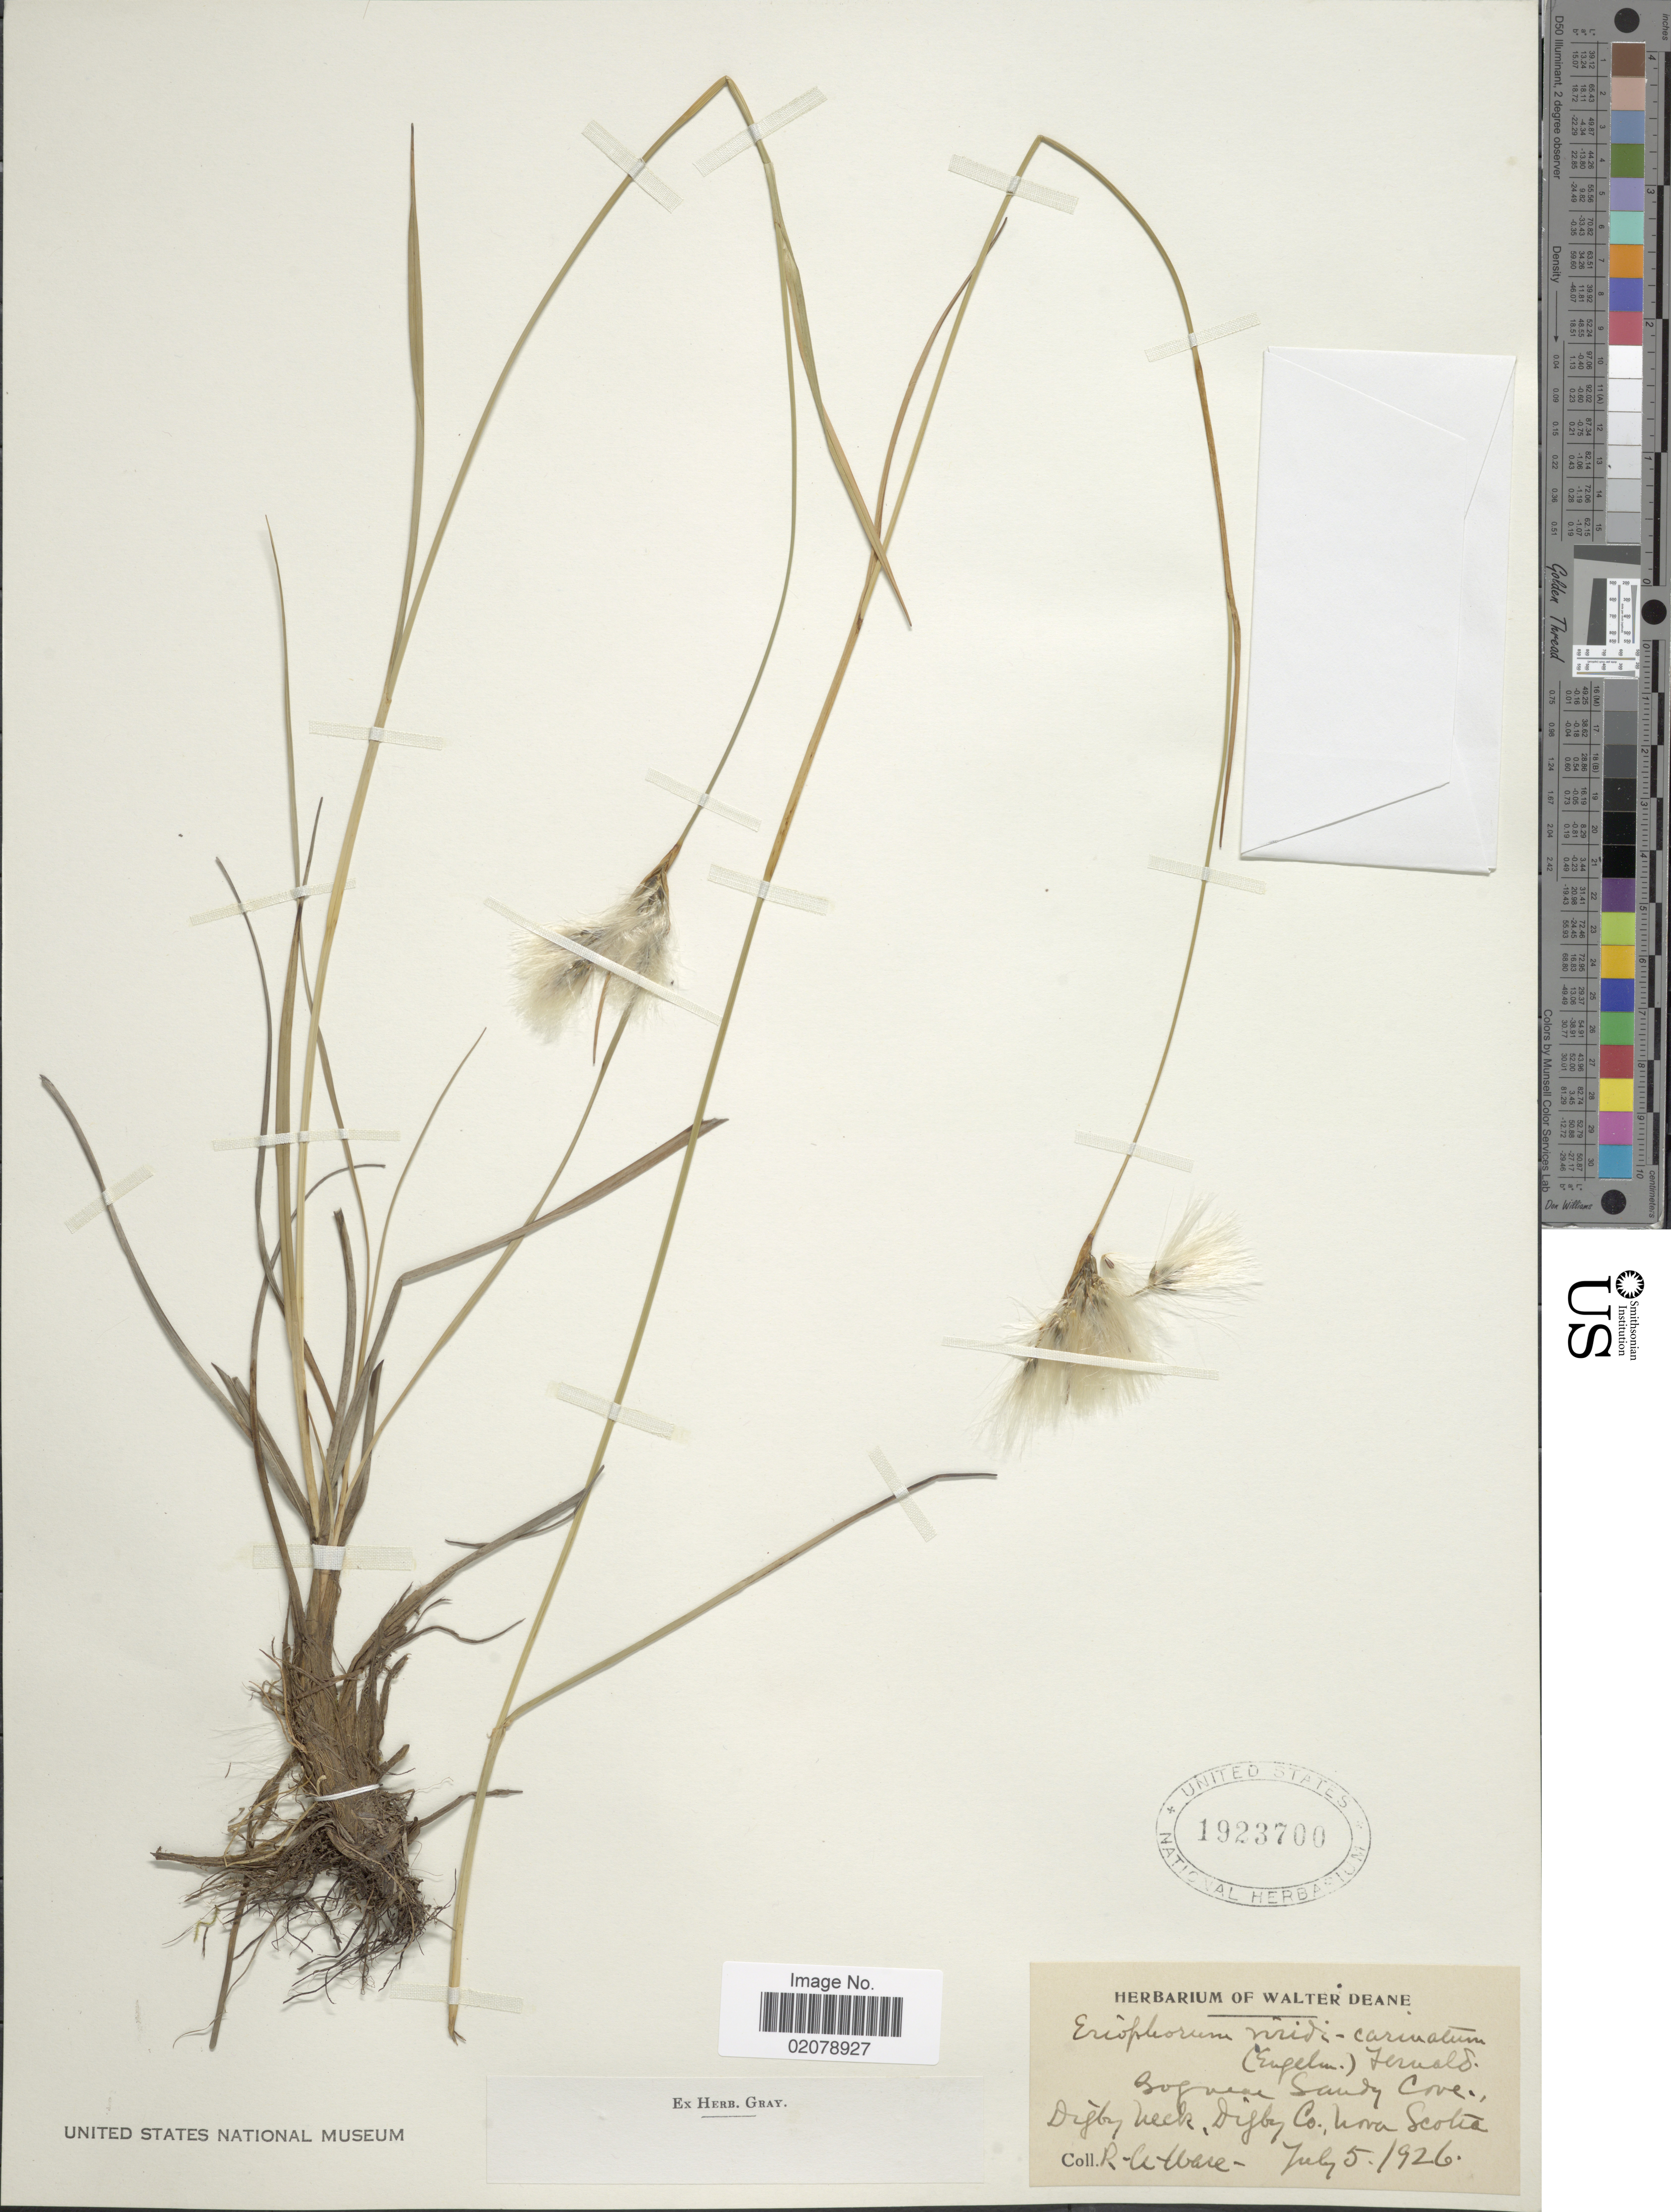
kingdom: Plantae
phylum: Tracheophyta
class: Liliopsida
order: Poales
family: Cyperaceae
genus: Eriophorum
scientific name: Eriophorum viridicarinatum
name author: (Englem.) Fernald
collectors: R. Ware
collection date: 1926-07-05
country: Canada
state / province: Nova Scotia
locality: Near Sandy Cove, Digby Neck, Digby Co.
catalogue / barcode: US 1923700